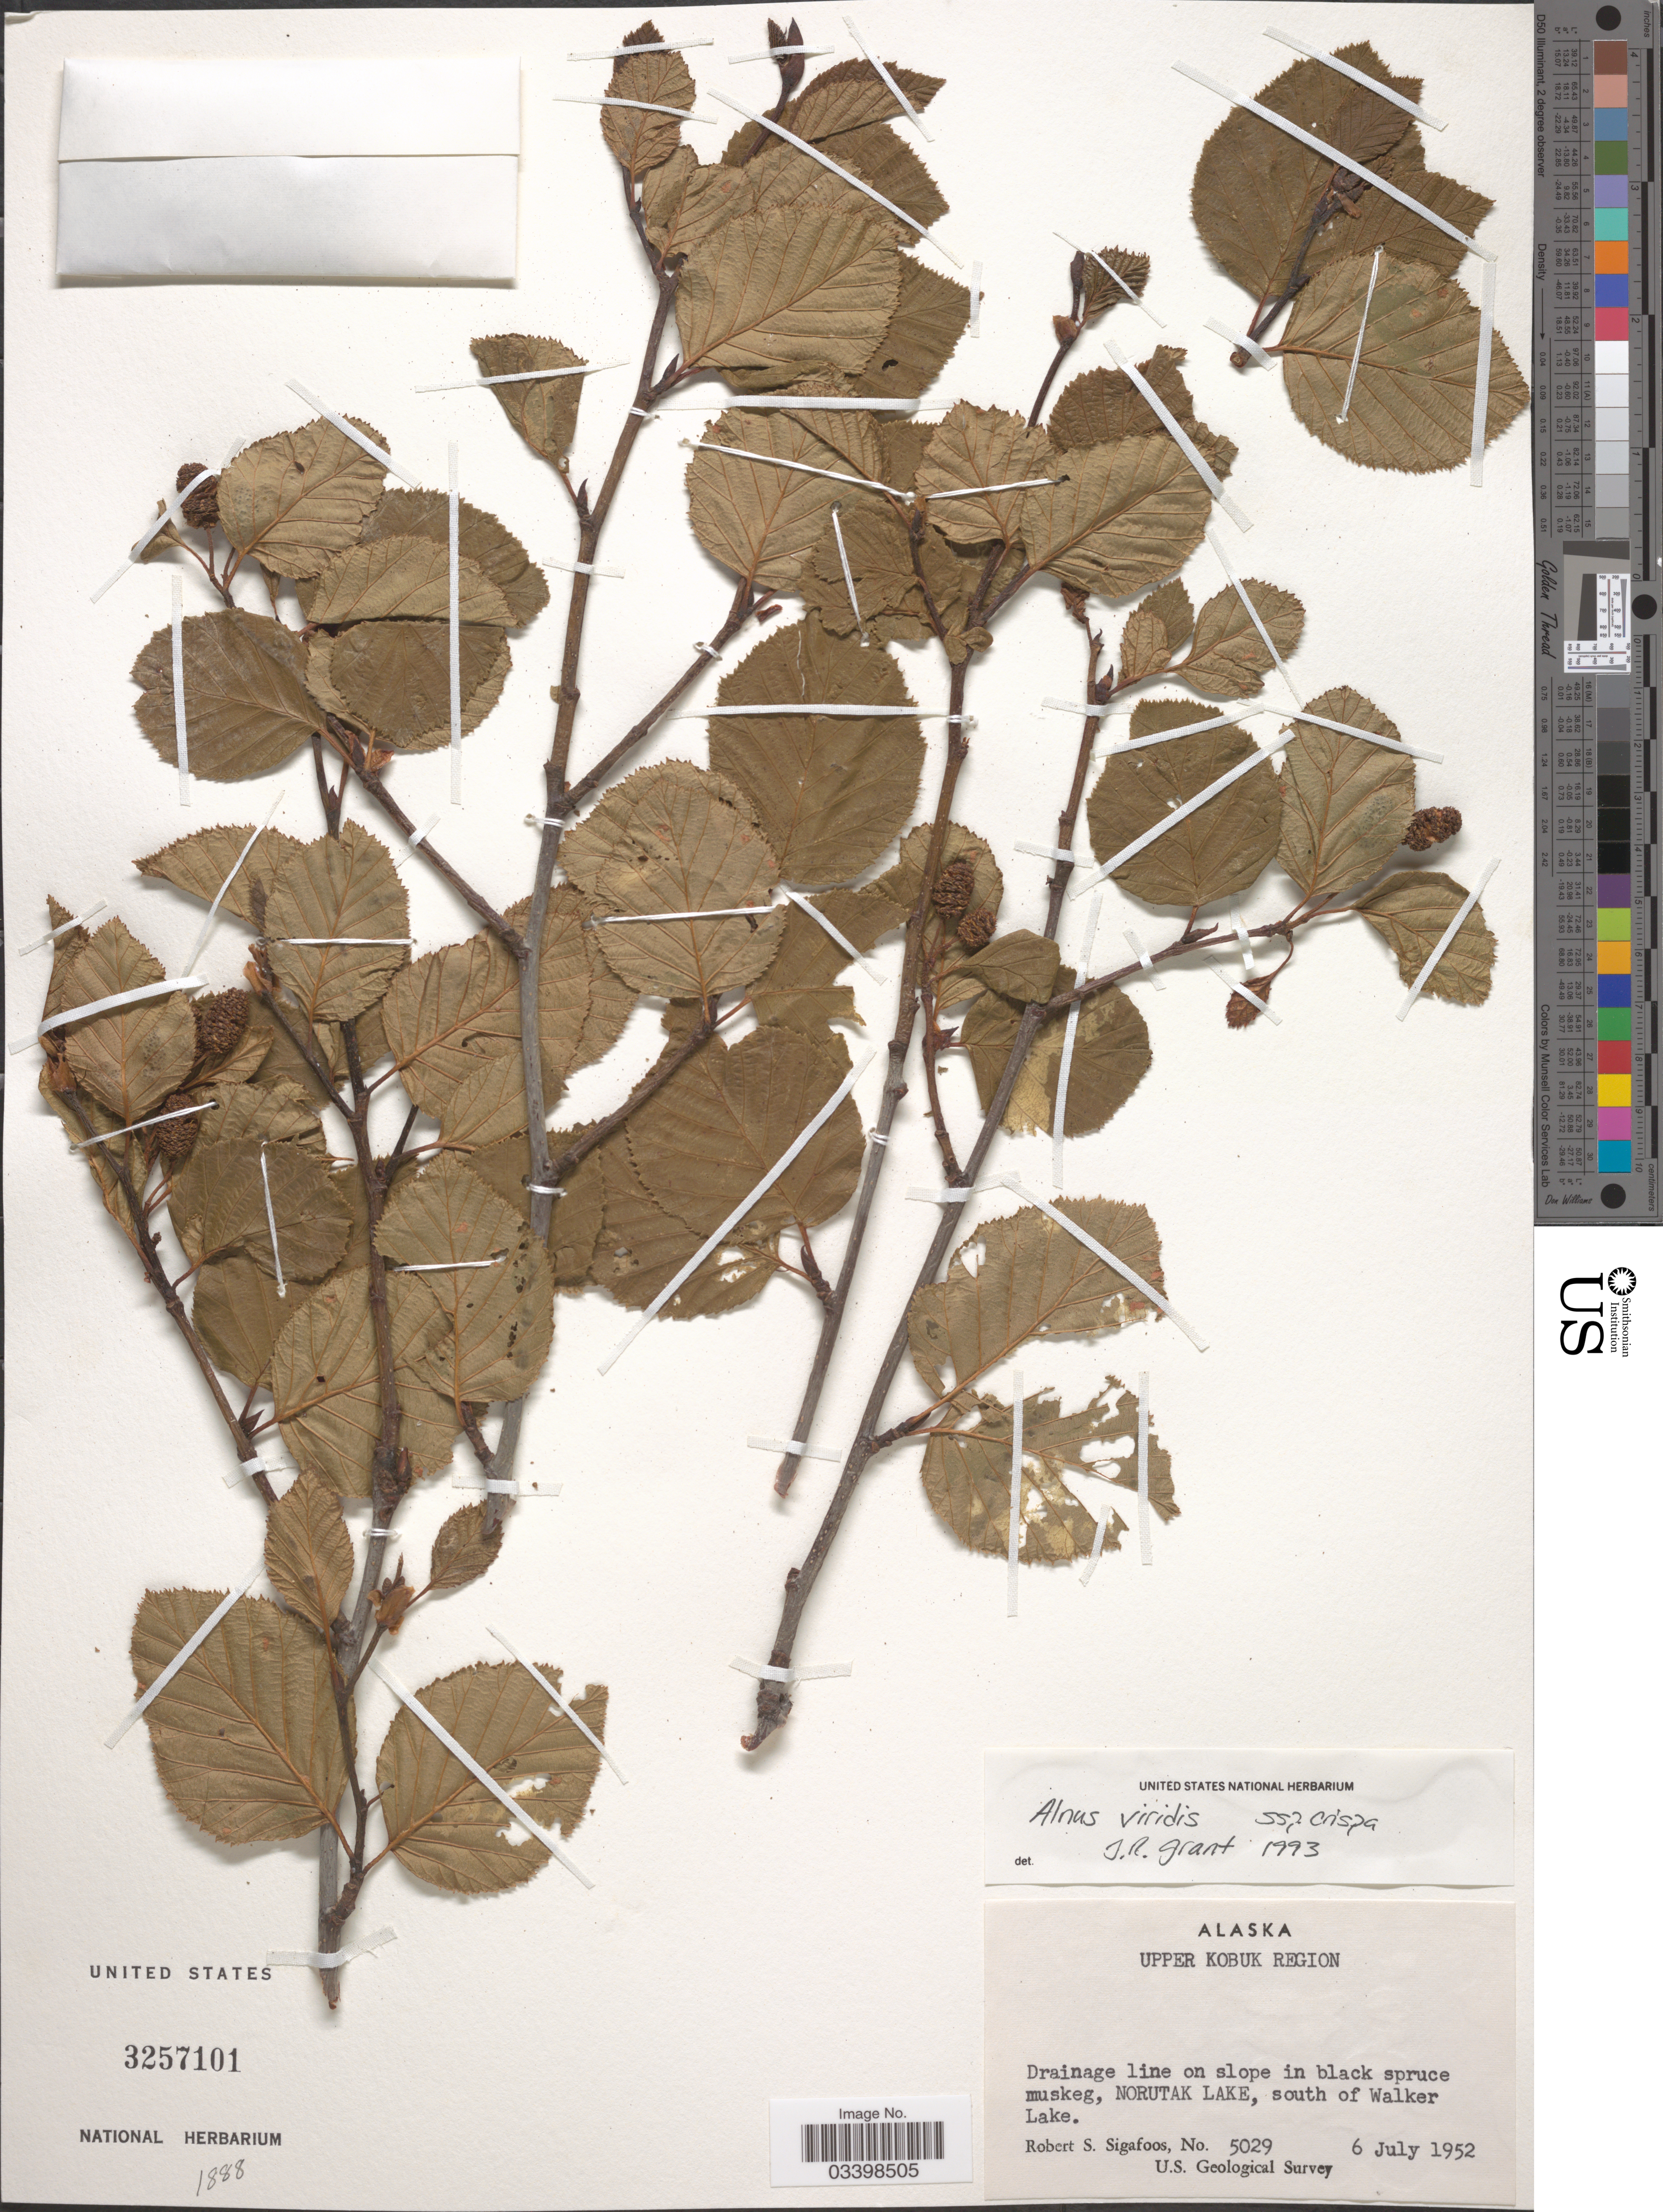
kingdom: Plantae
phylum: Tracheophyta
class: Magnoliopsida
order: Fagales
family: Betulaceae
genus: Alnus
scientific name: Alnus viridis subsp. crispa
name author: (Aiton) Turrill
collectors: R. Sigafoos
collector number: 5029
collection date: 1952-07-06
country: United States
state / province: Alaska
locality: Upper Kobuk Region. Drainage line on slope in black spruce muskeg, Norutak Lake, south of Walker Lake.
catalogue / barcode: US 3257101